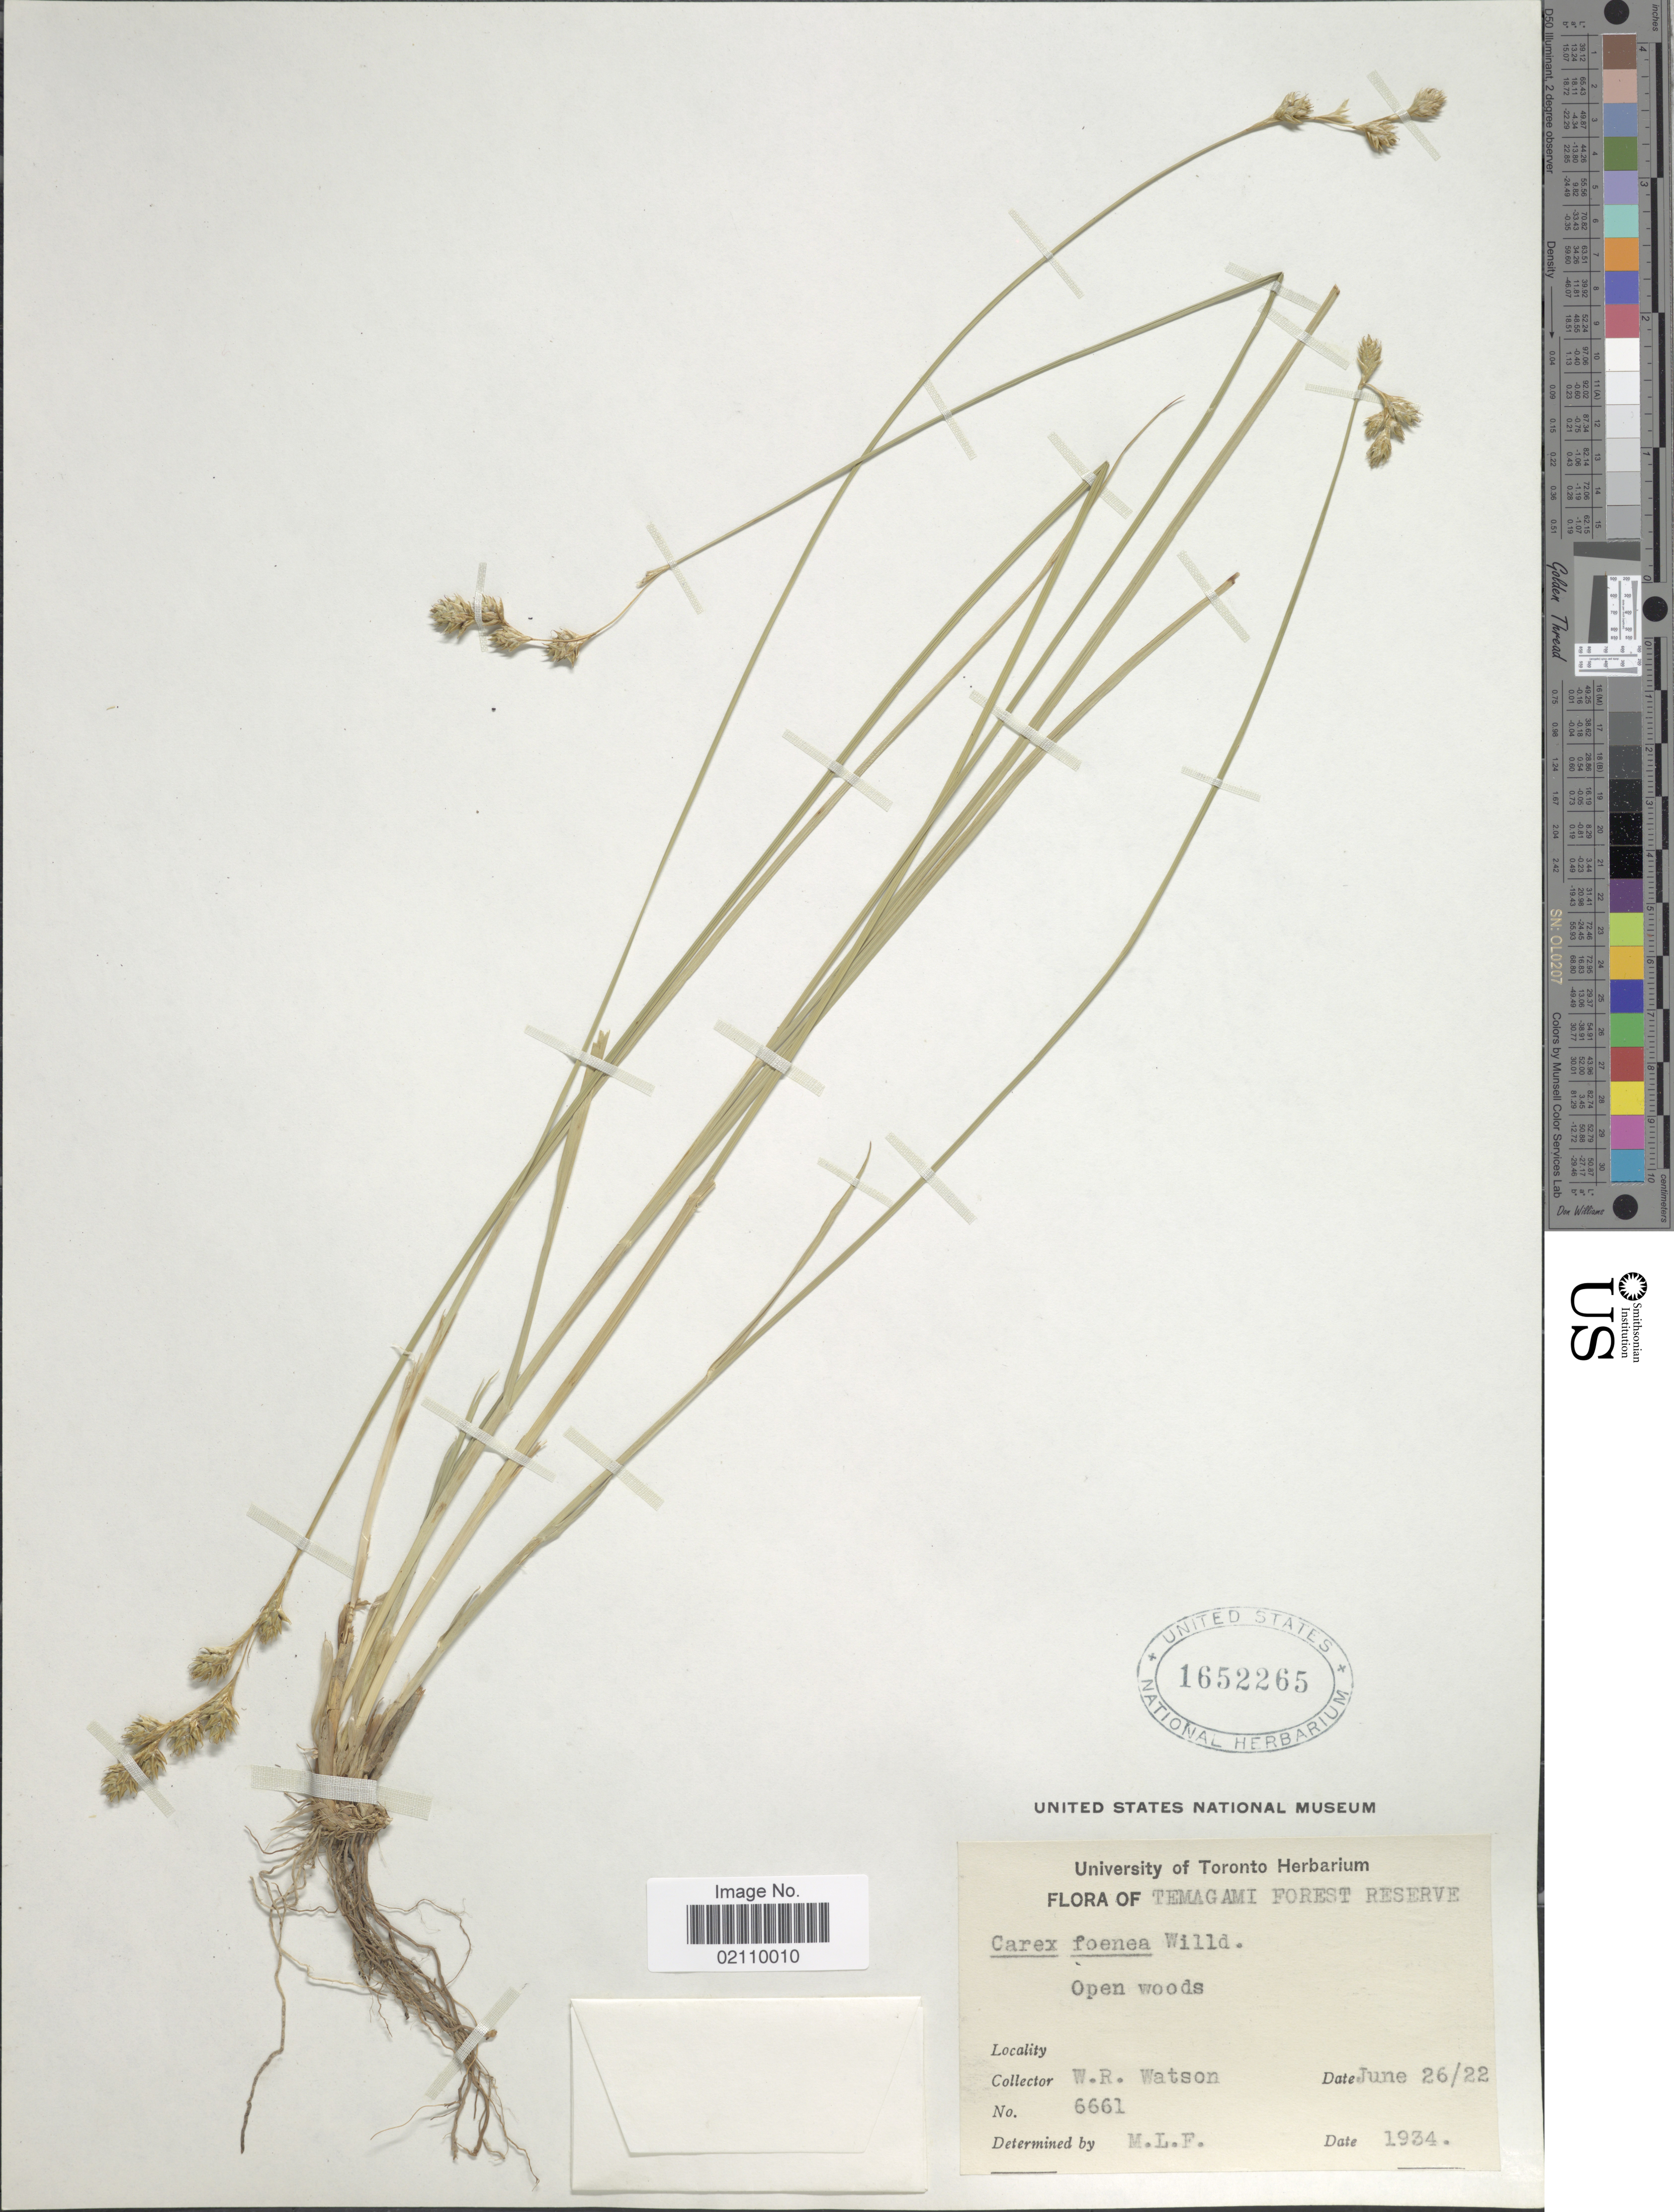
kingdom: Plantae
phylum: Tracheophyta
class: Liliopsida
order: Poales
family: Cyperaceae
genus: Carex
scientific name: Carex foenea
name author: Willd.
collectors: W. R. Watson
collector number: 6661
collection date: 1922-06-26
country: Canada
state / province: Ontario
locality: Temagami Forest Reserve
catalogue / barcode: US 1652265